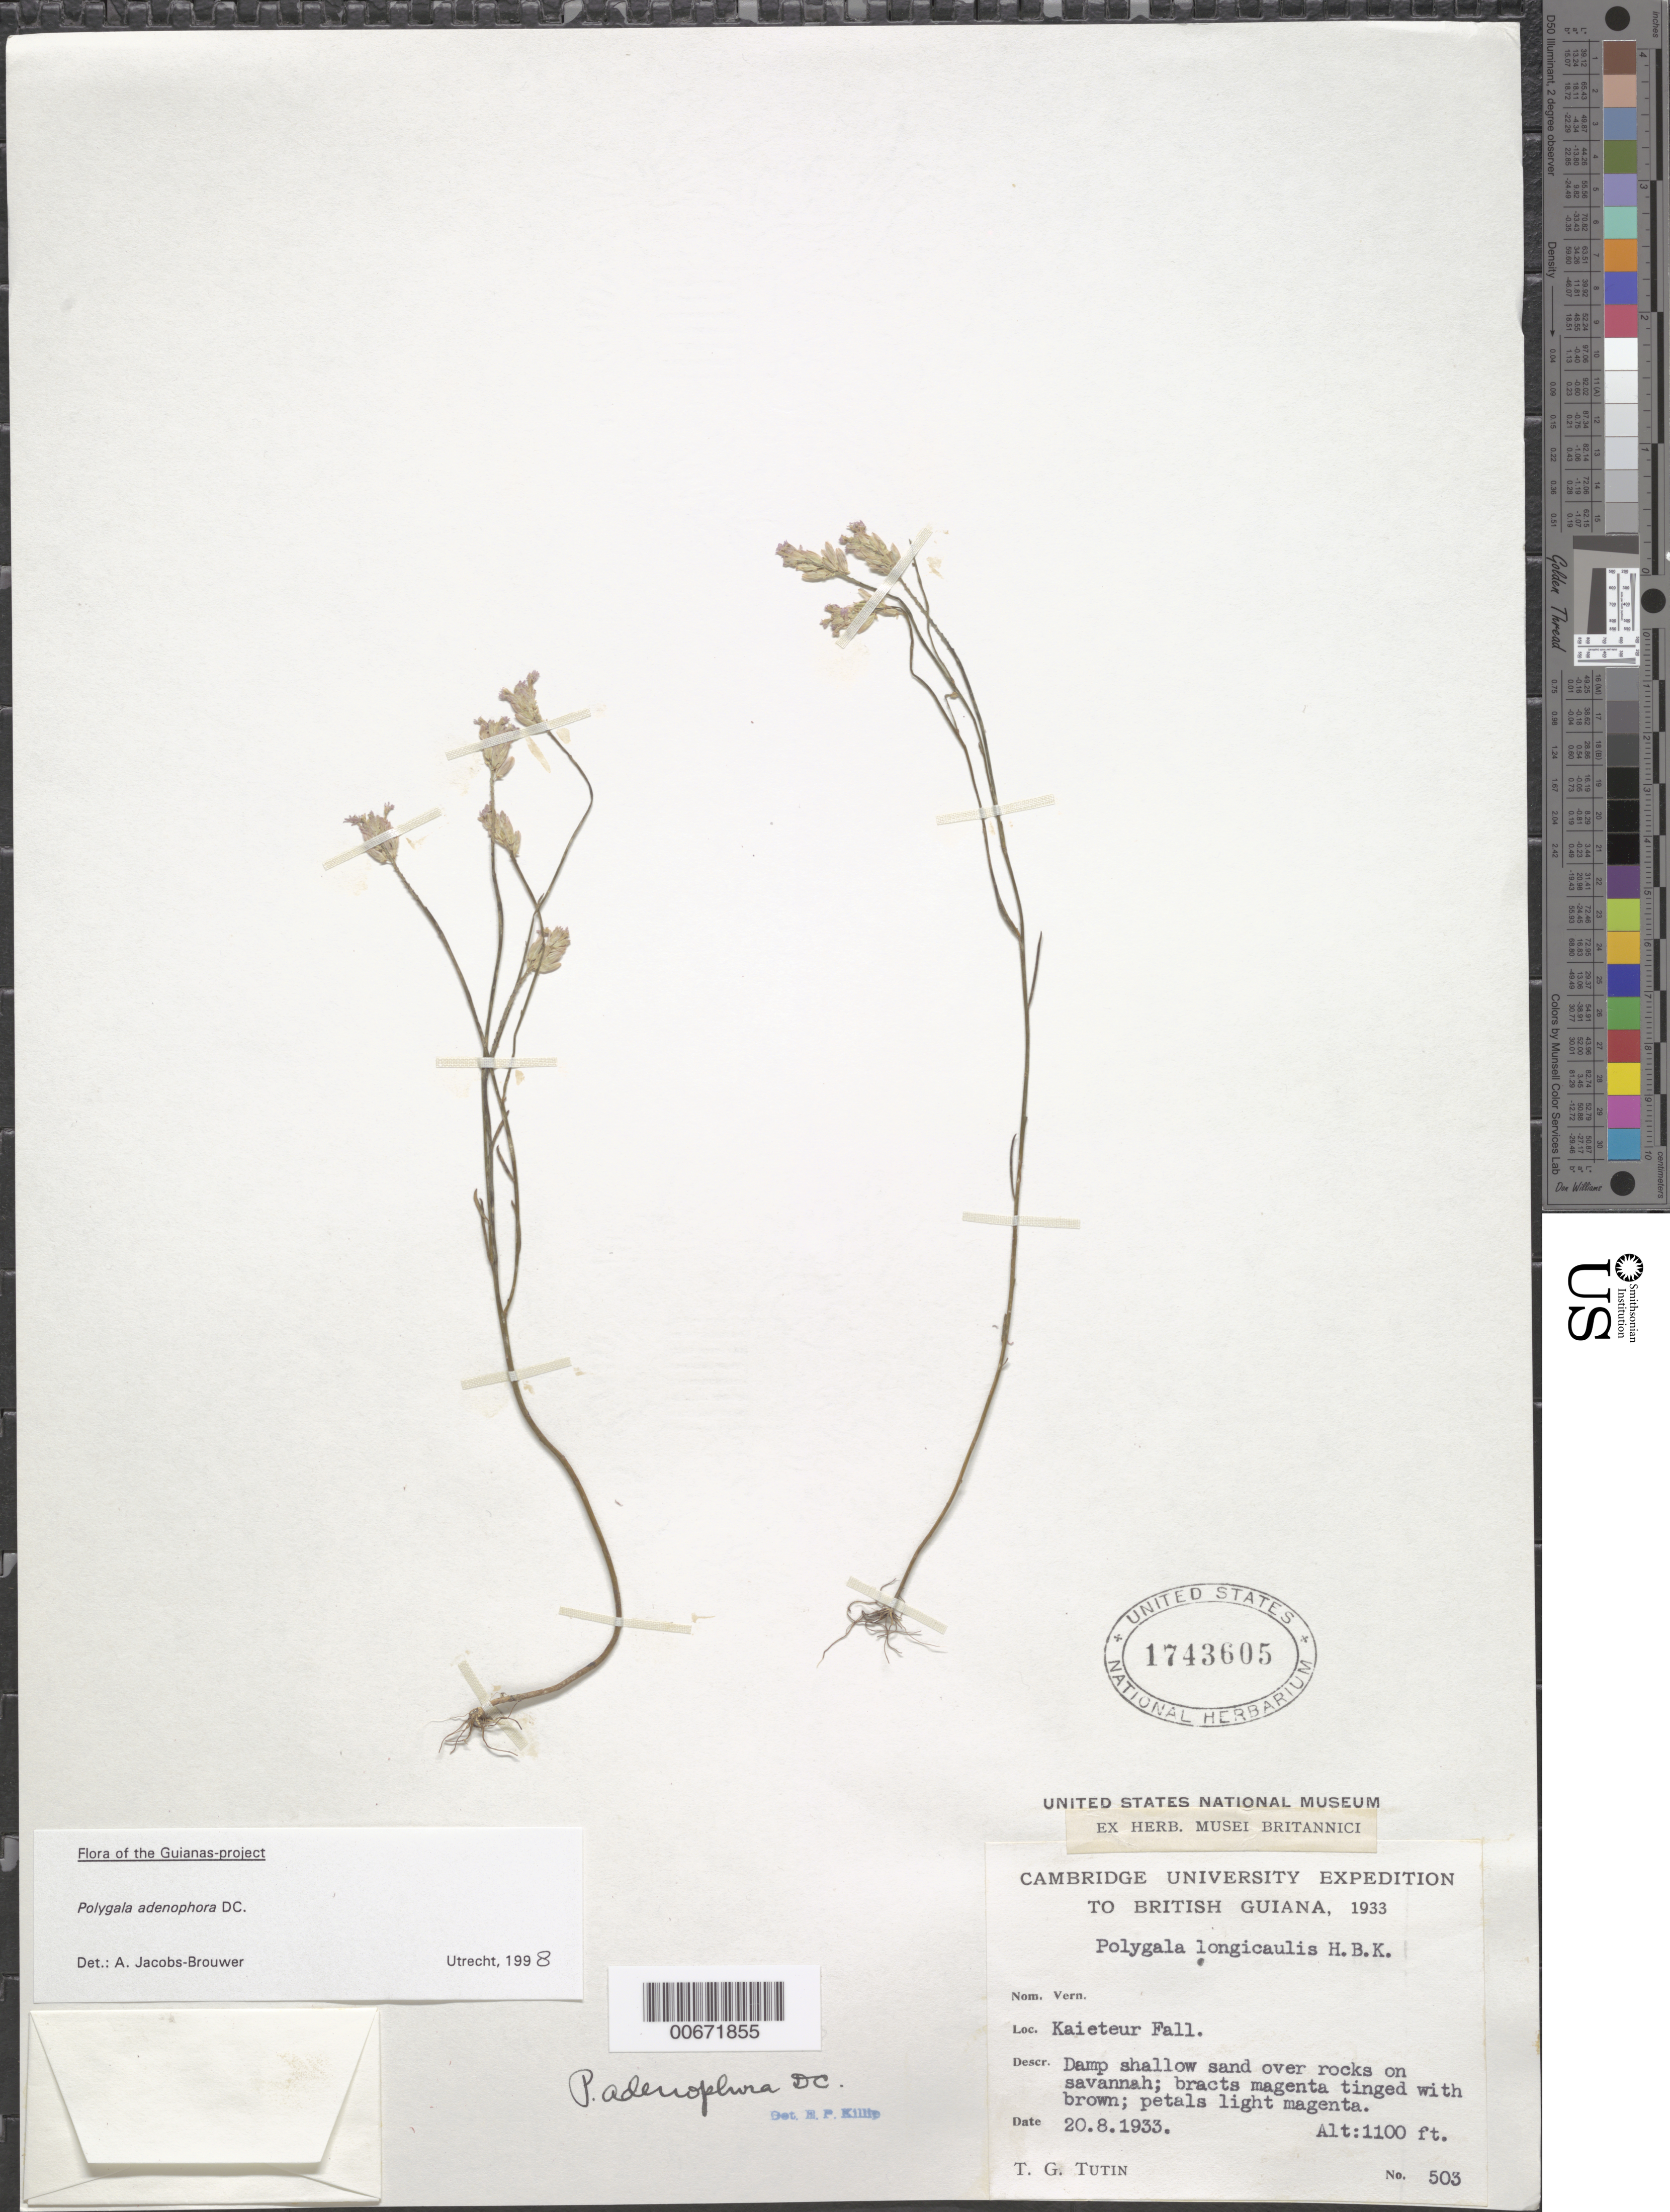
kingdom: Plantae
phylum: Tracheophyta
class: Magnoliopsida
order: Fabales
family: Polygalaceae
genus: Polygala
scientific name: Polygala adenophora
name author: DC.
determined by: Jacobs-Brouwer, A.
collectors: T. G. Tutin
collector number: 503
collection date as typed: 20-Aug-33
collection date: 1933-08-20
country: Guyana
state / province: Potaro-Siparuni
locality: Kaieteur Falls, Potaro R.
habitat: Damp shallow sand over rocks on savanna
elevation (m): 330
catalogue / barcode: US 1743605